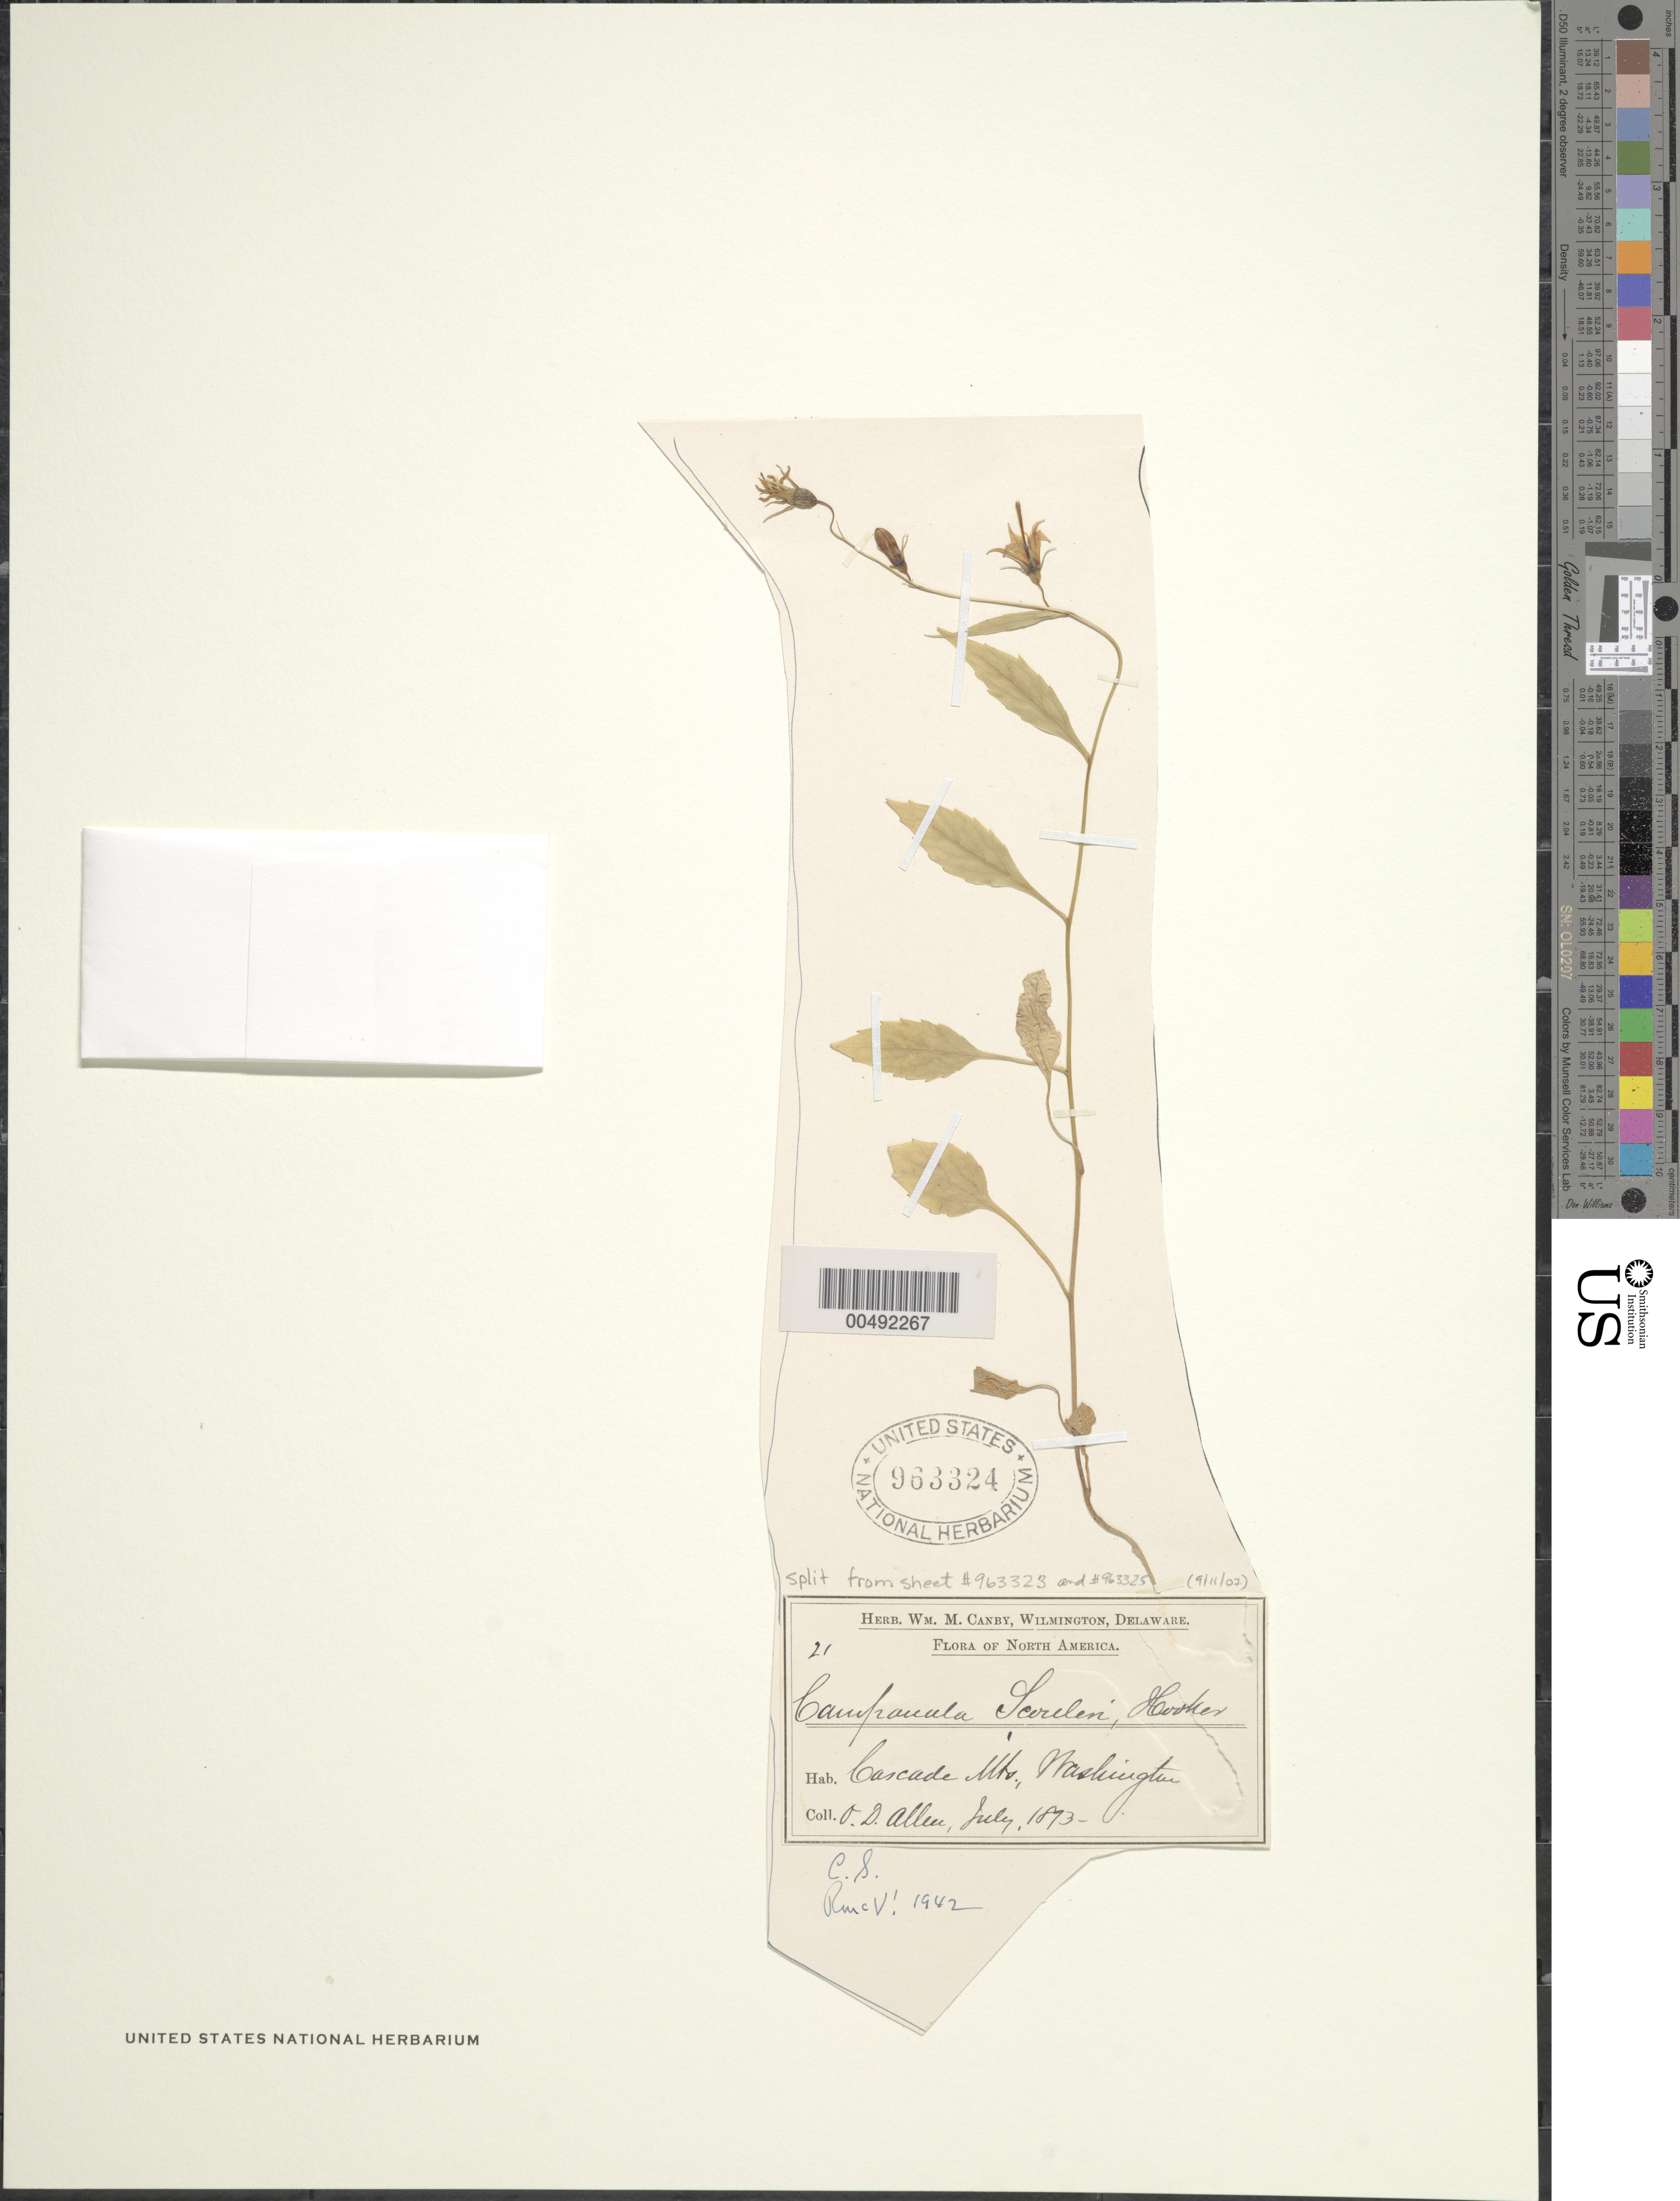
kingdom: Plantae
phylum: Tracheophyta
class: Magnoliopsida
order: Asterales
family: Campanulaceae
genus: Campanula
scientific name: Campanula scouleri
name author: Hook.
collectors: O. D. Allen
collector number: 21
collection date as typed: Jul 1893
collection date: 1893-07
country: United States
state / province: Washington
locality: Cascade Mts.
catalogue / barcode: US 963324